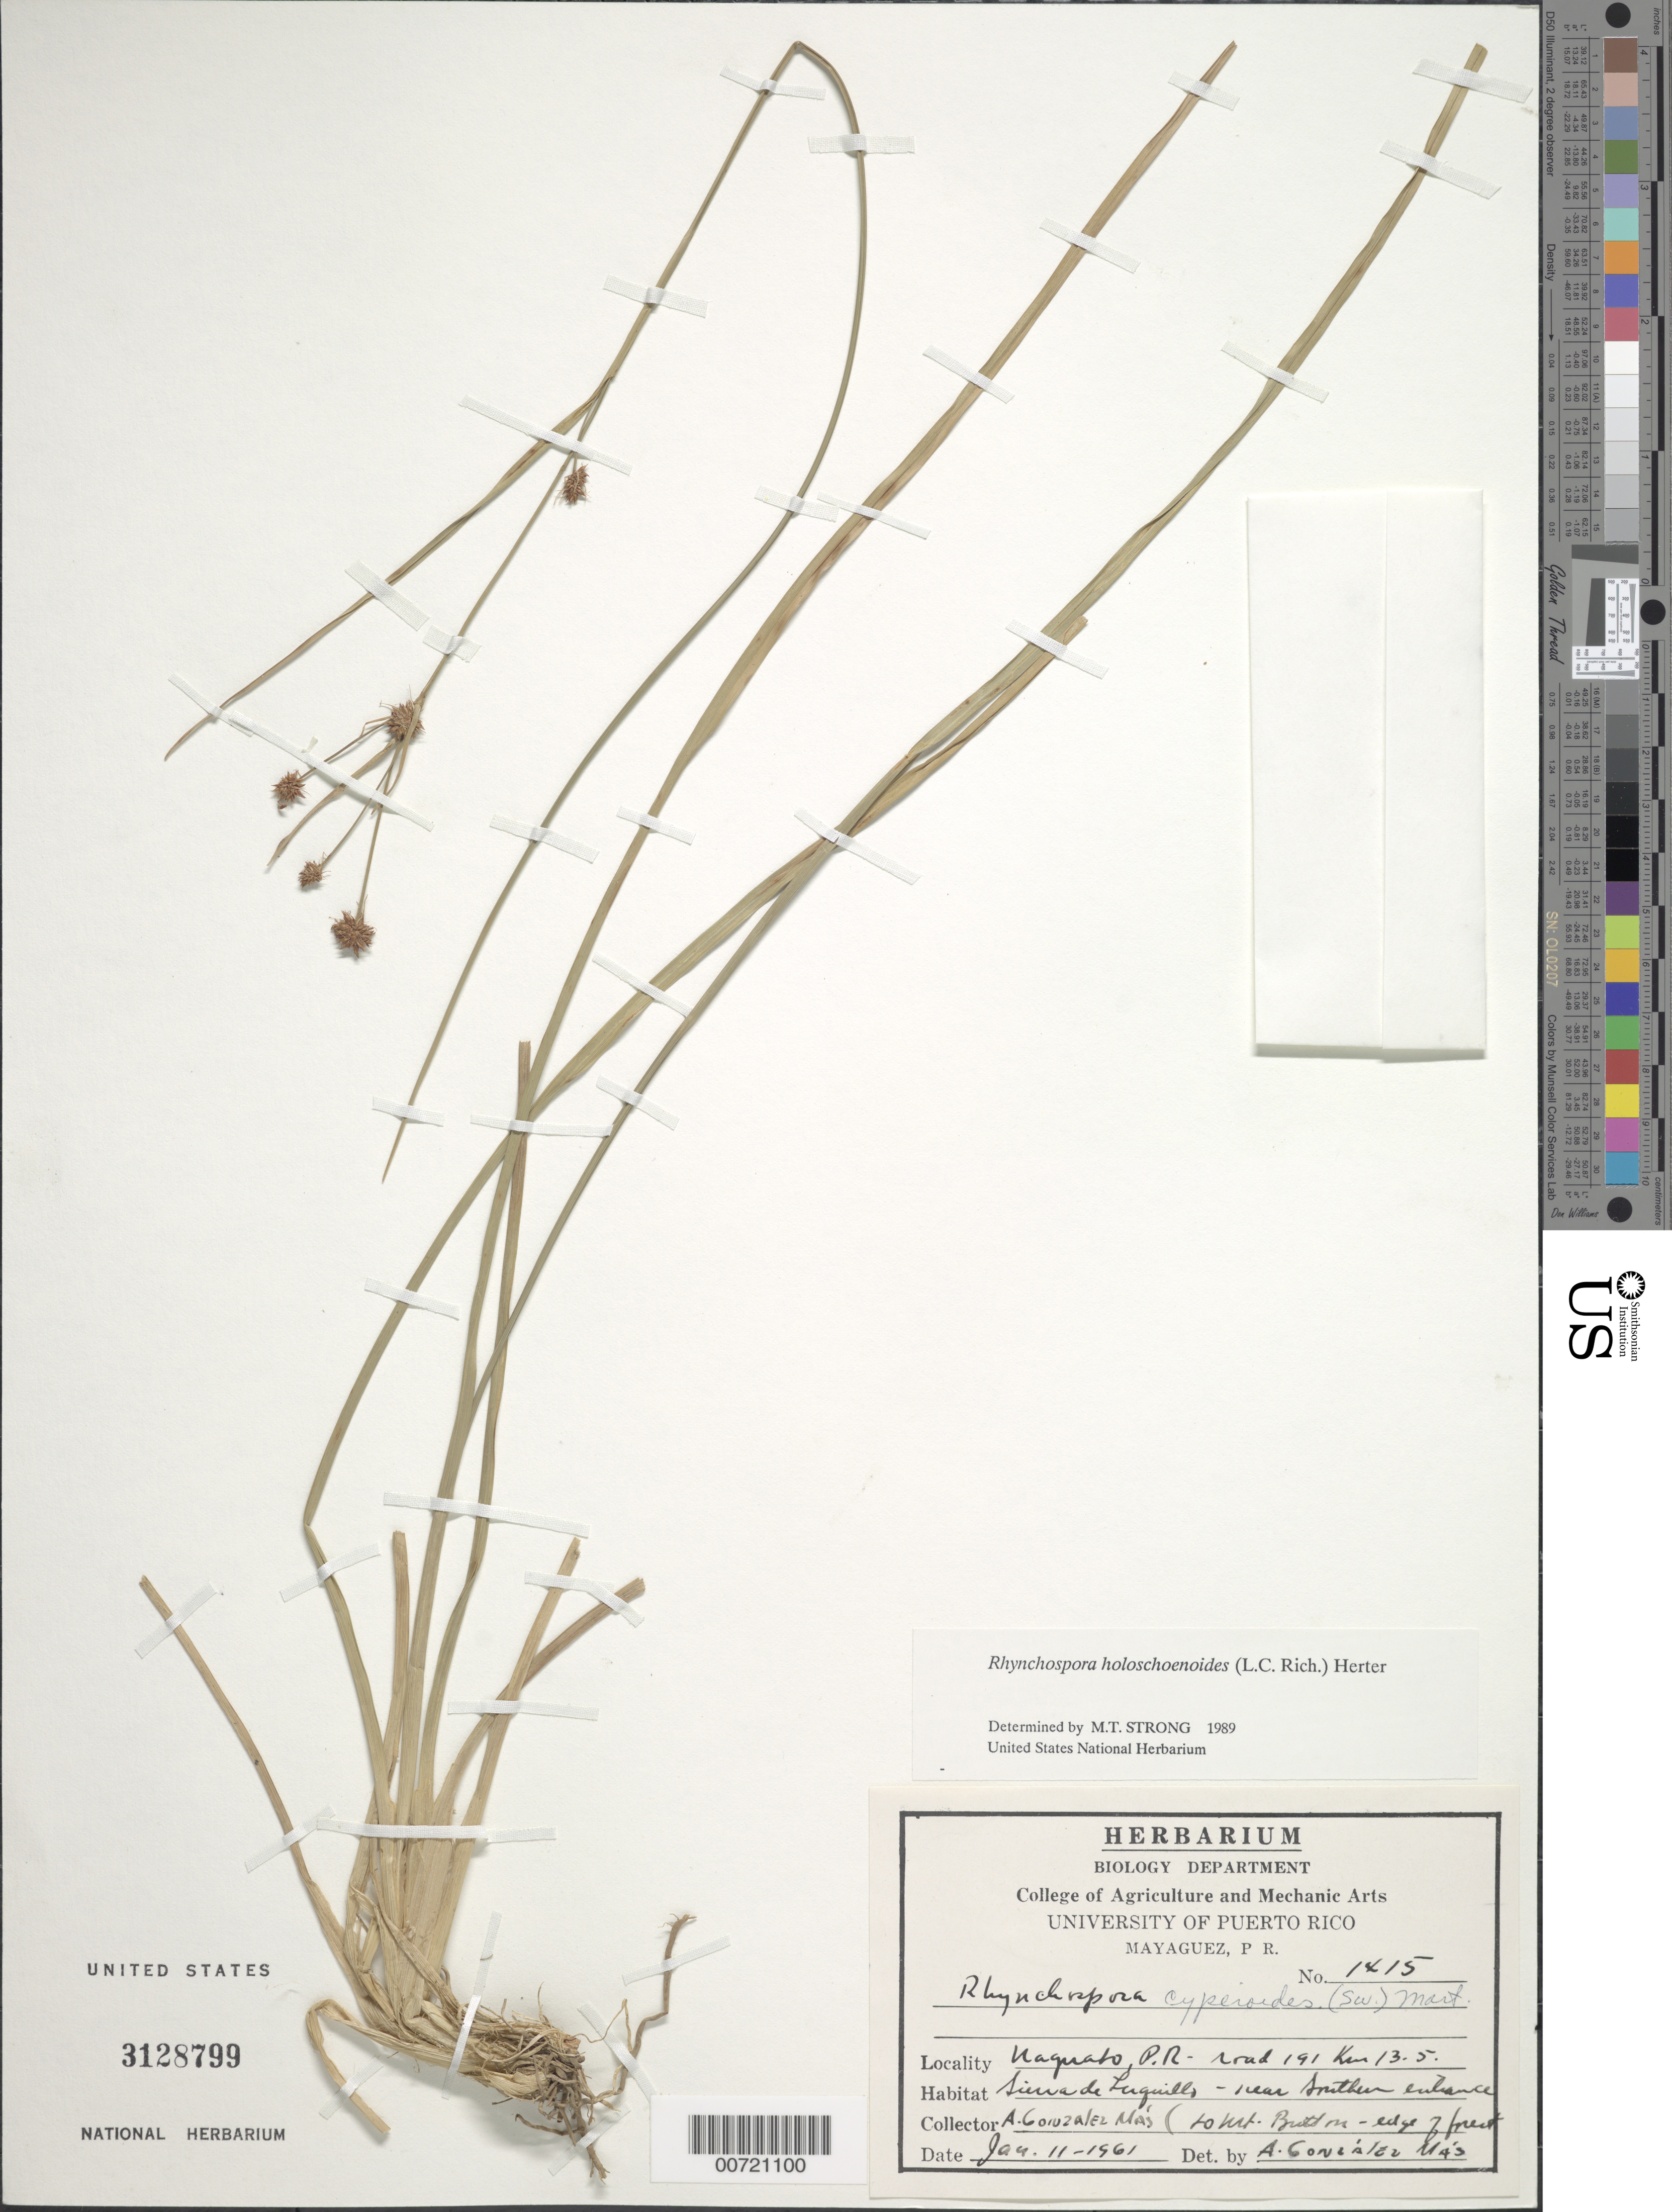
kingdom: Plantae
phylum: Tracheophyta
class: Liliopsida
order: Poales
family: Cyperaceae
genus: Rhynchospora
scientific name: Rhynchospora holoschoenoides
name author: (Rich.) Herter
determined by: Strong, M. T., (US), Smithsonian Institution - National Museum of Natural History (UNITED STATES)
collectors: A. González Más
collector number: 1415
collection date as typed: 11 Jan 1961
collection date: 1961-01-11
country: Puerto Rico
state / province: Luquillo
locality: Naguabo, route 191, km 13.5, Sierra Luquillo, near southern entrance to Mt. Britton.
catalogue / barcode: US 3128799